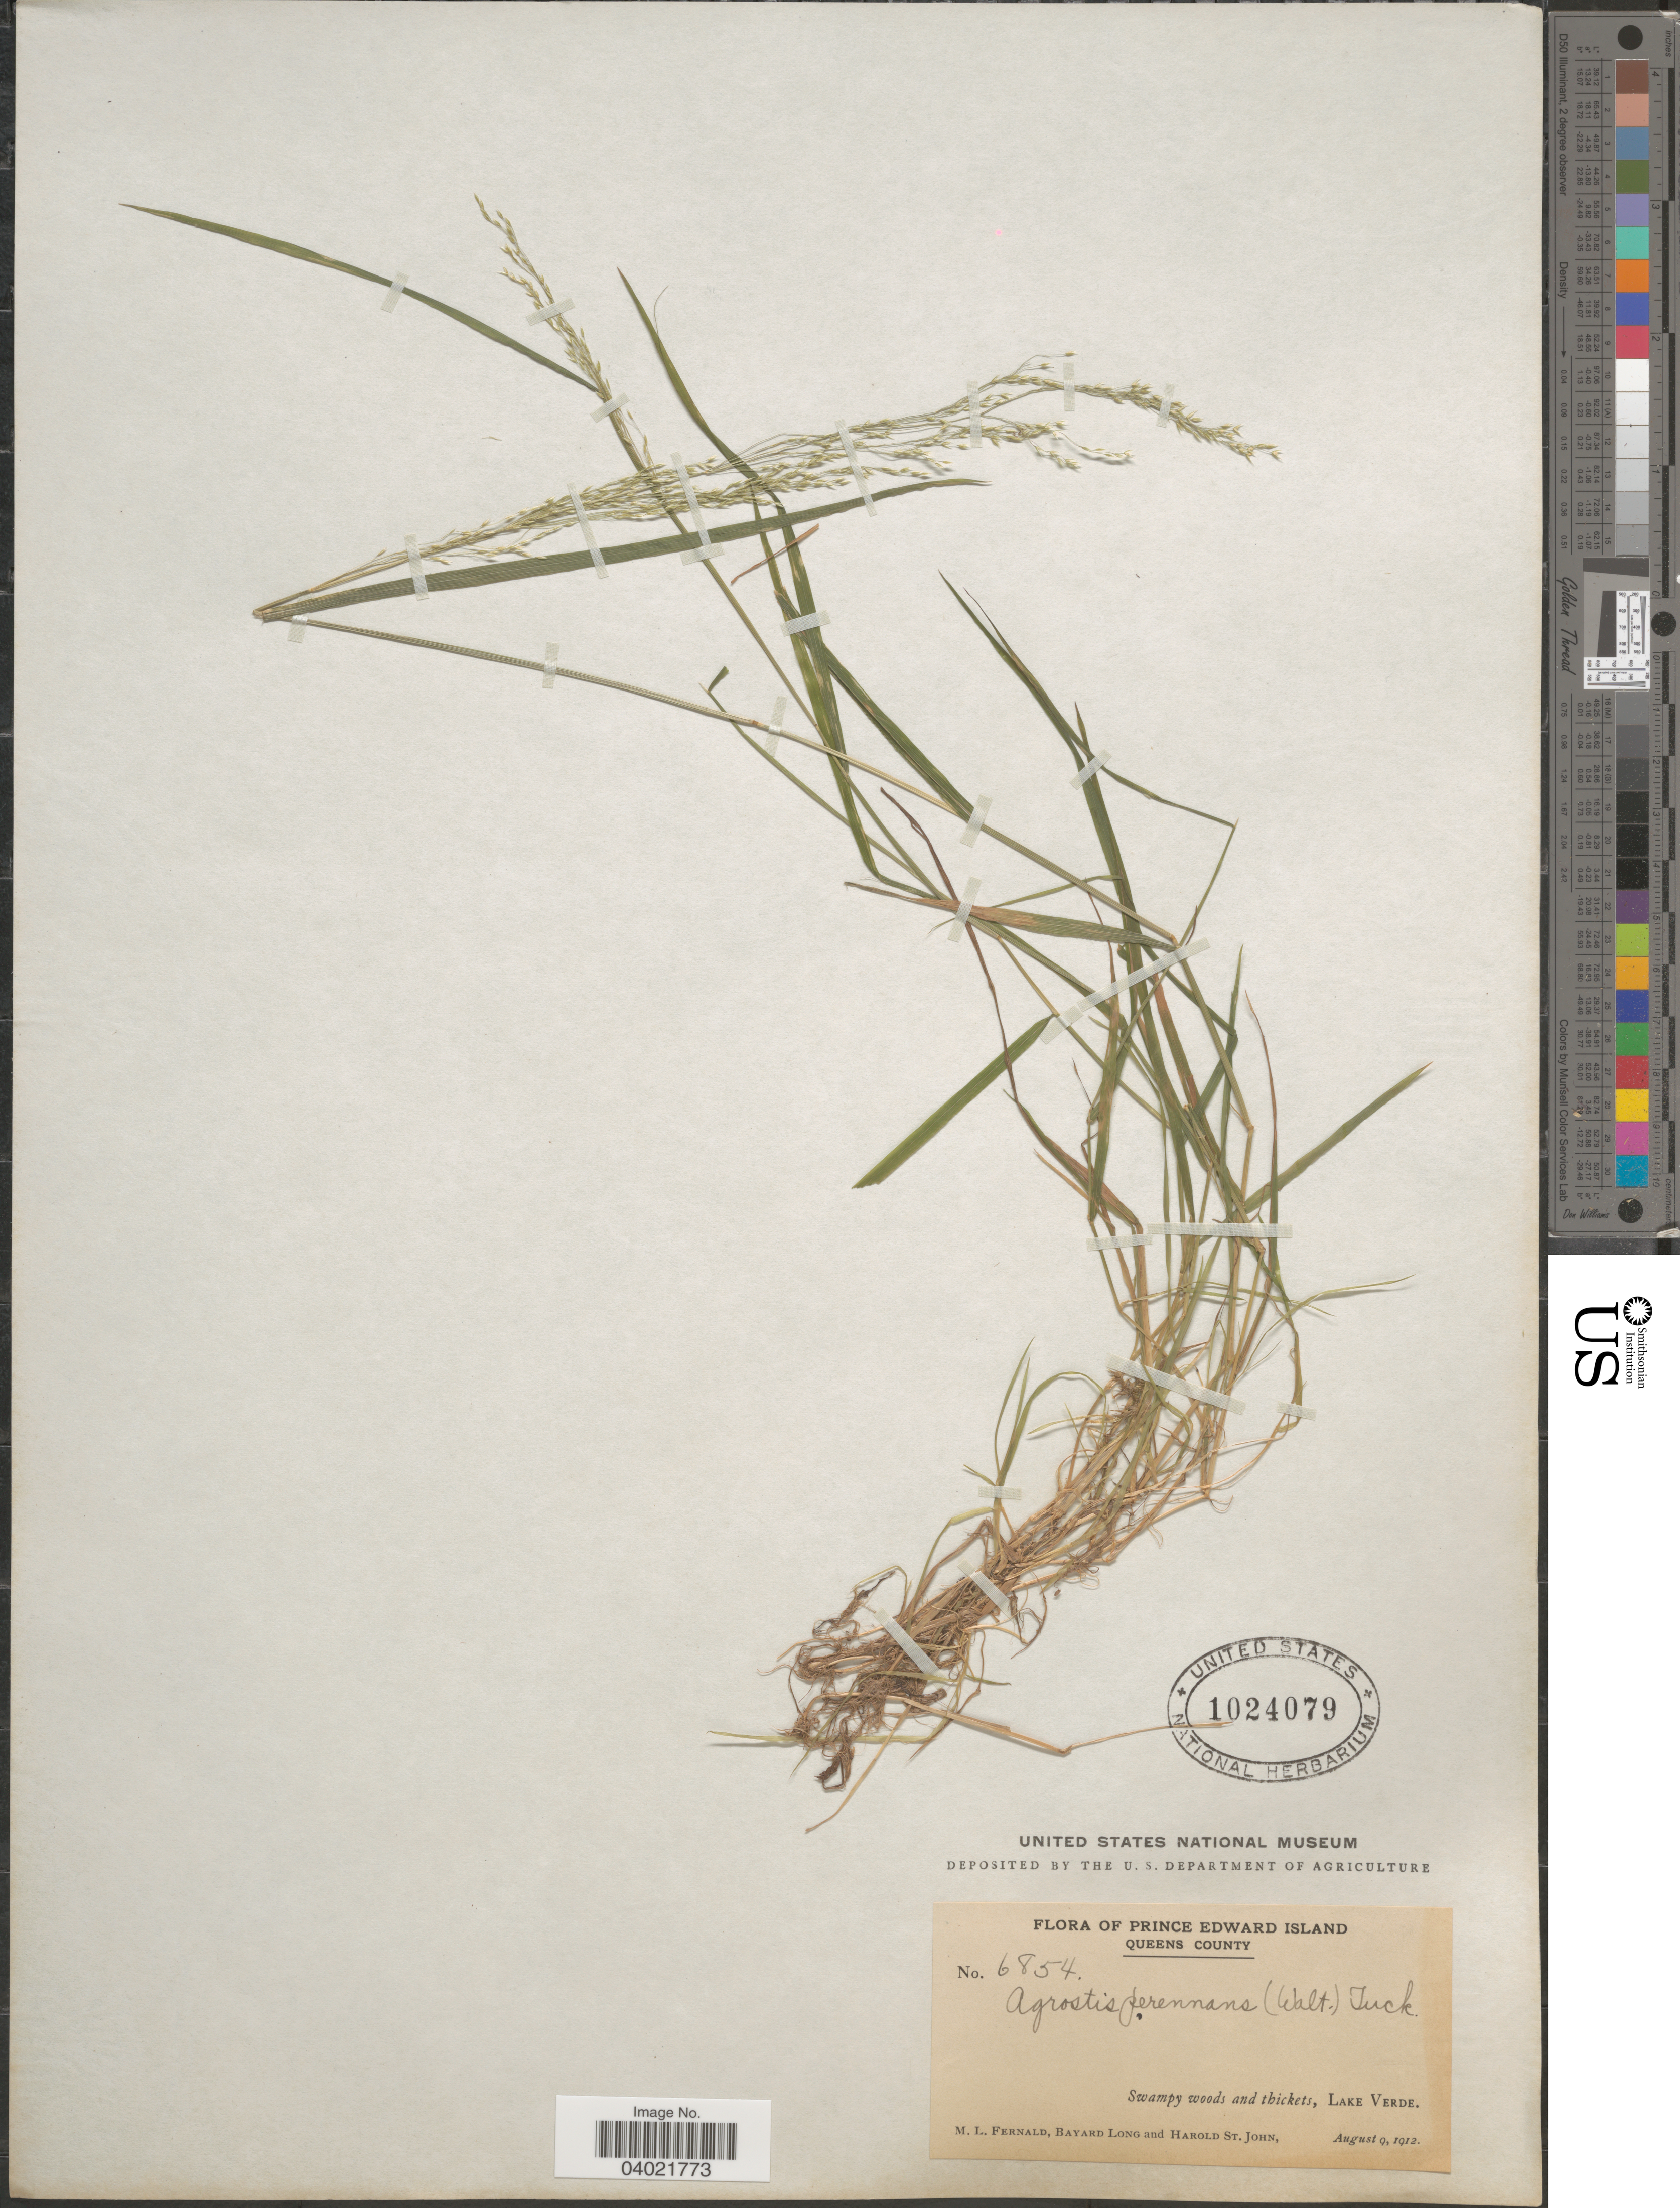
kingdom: Plantae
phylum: Tracheophyta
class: Liliopsida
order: Poales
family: Poaceae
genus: Agrostis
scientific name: Agrostis perennans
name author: (Walter) Tuck.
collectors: M. L. Fernald, B. Long & H. St. John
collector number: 6854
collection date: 1912-08-09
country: Canada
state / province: Prince Edward Island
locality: Queens County. Swampy woods and thickets, Lake Verde.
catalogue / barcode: US 1024079